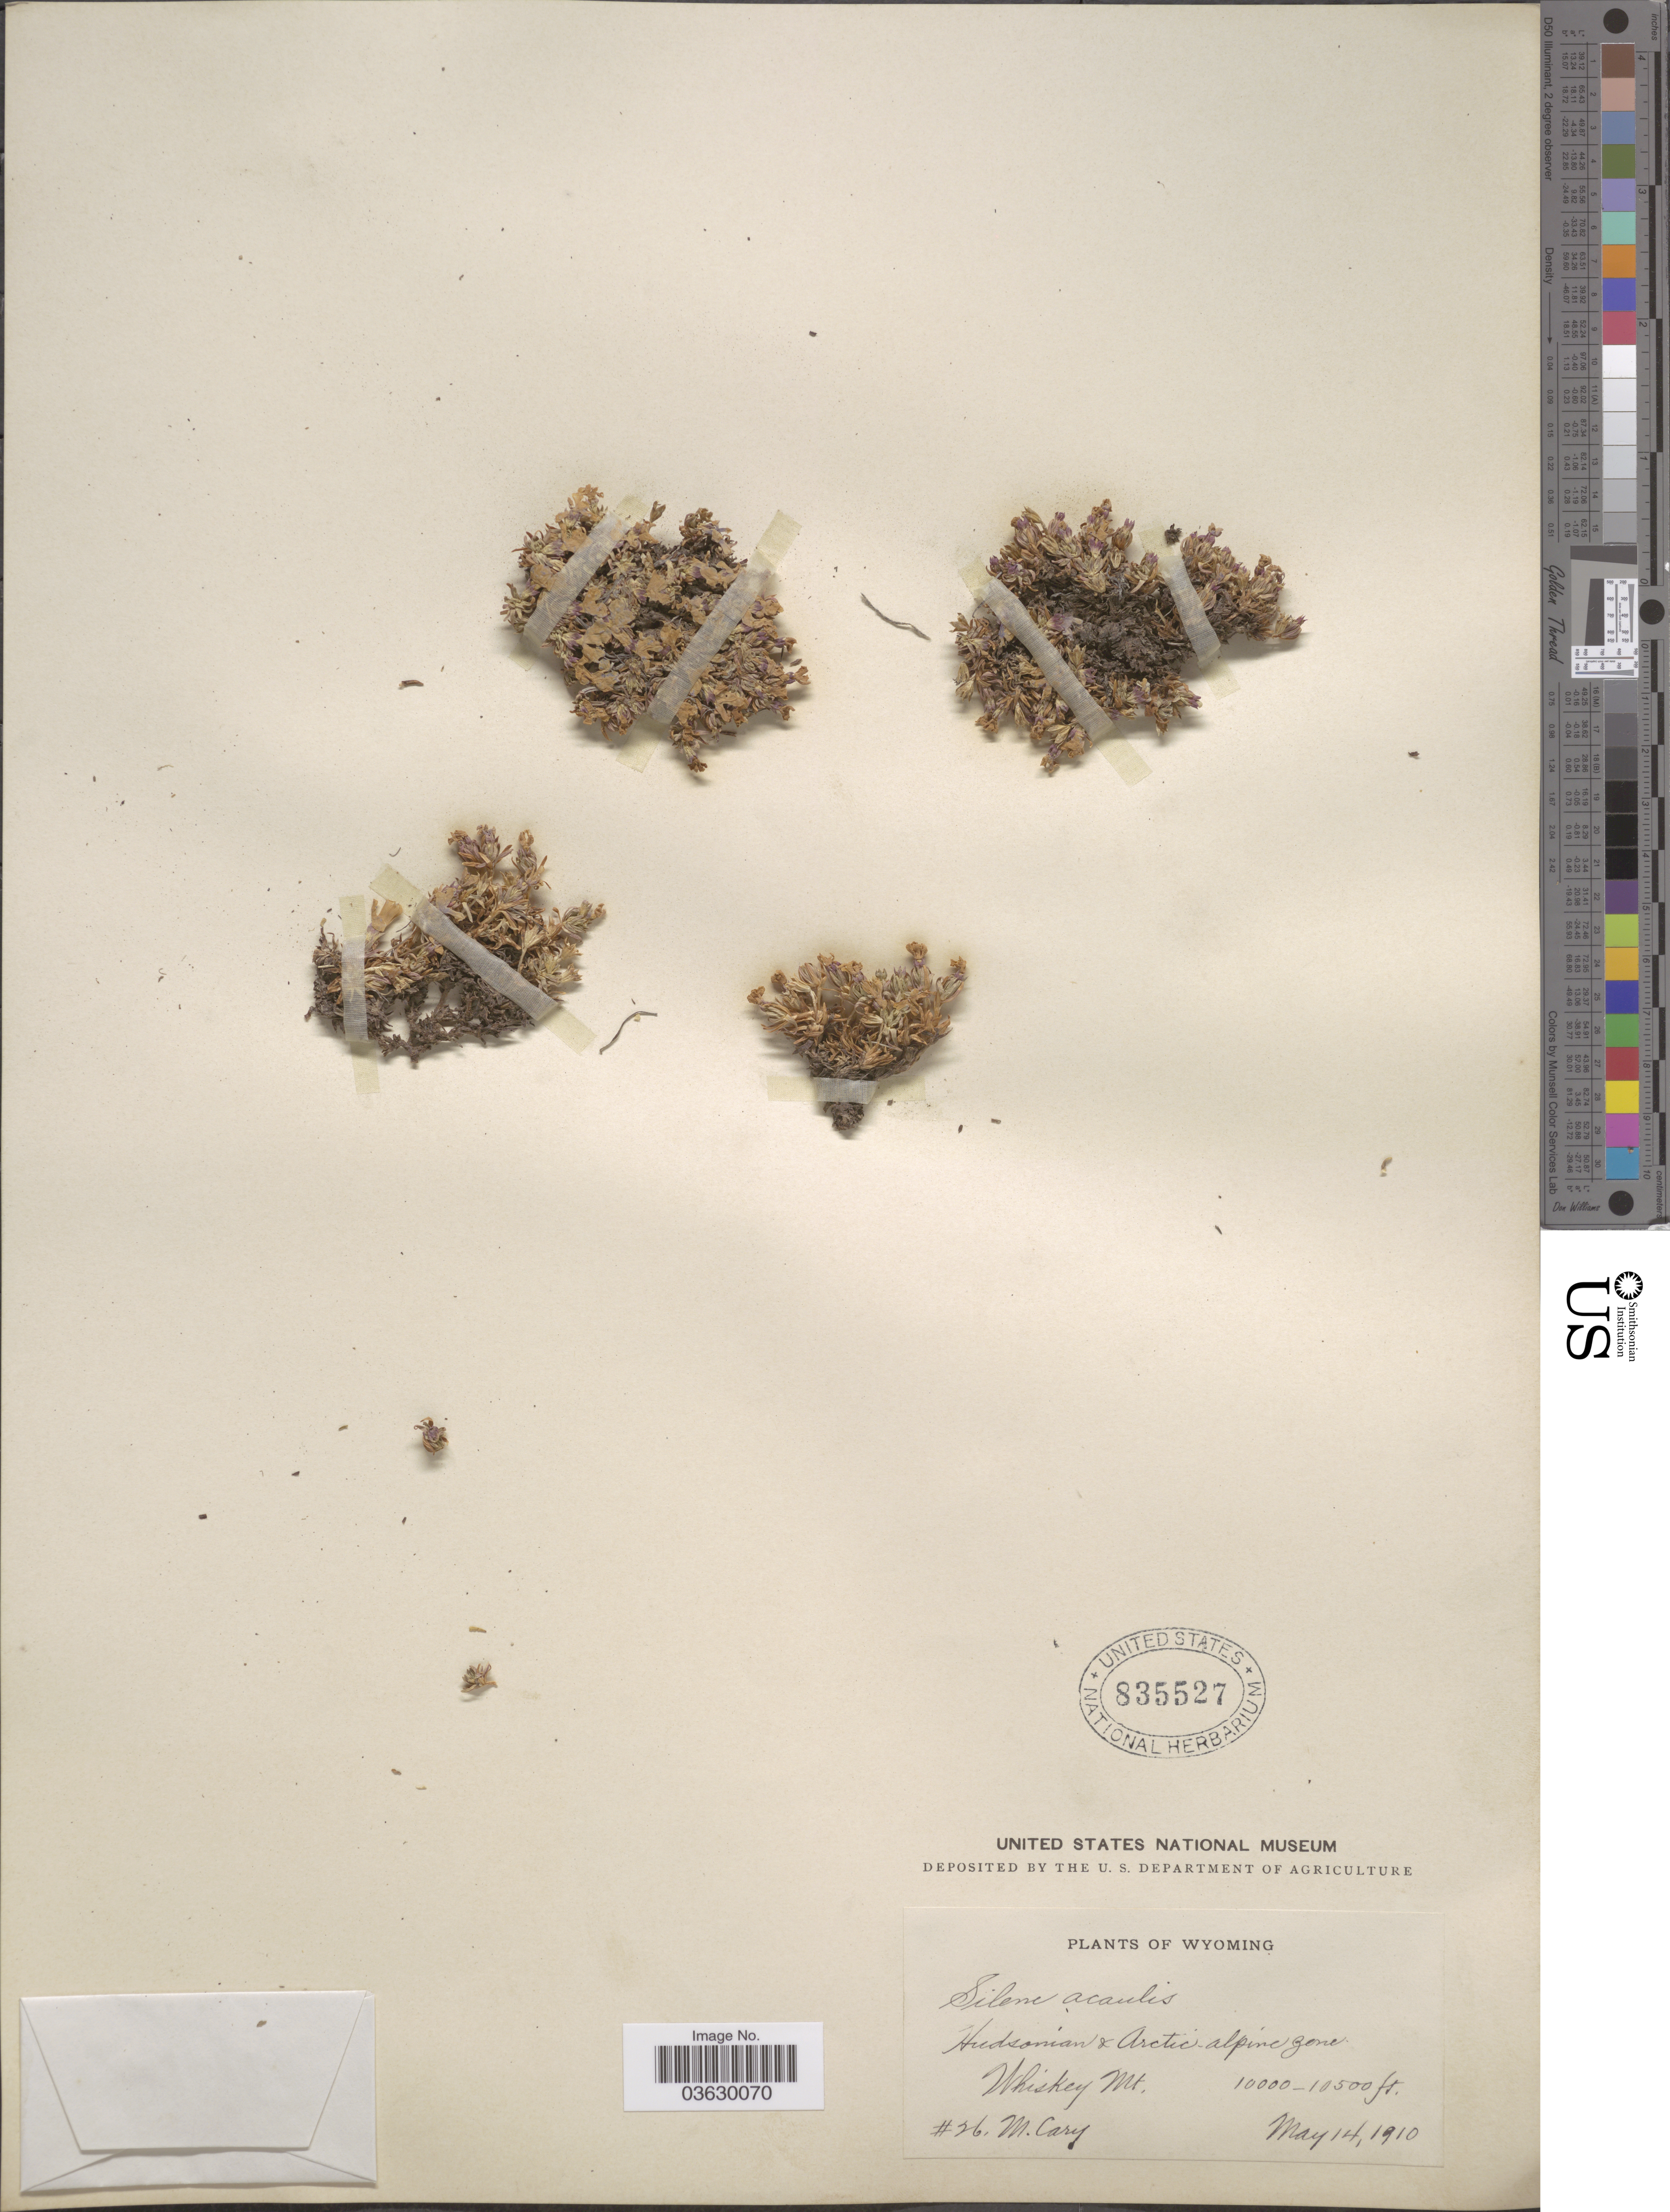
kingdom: Plantae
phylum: Tracheophyta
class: Magnoliopsida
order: Caryophyllales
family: Caryophyllaceae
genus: Silene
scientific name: Silene acaulis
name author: (L.) Jacq.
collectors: M. Cary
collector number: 26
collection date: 1910-05-14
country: United States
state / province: Wyoming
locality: Hudsonian & Arctic-alpine zone. Whiskey Mt.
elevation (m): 3048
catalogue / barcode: US 835527